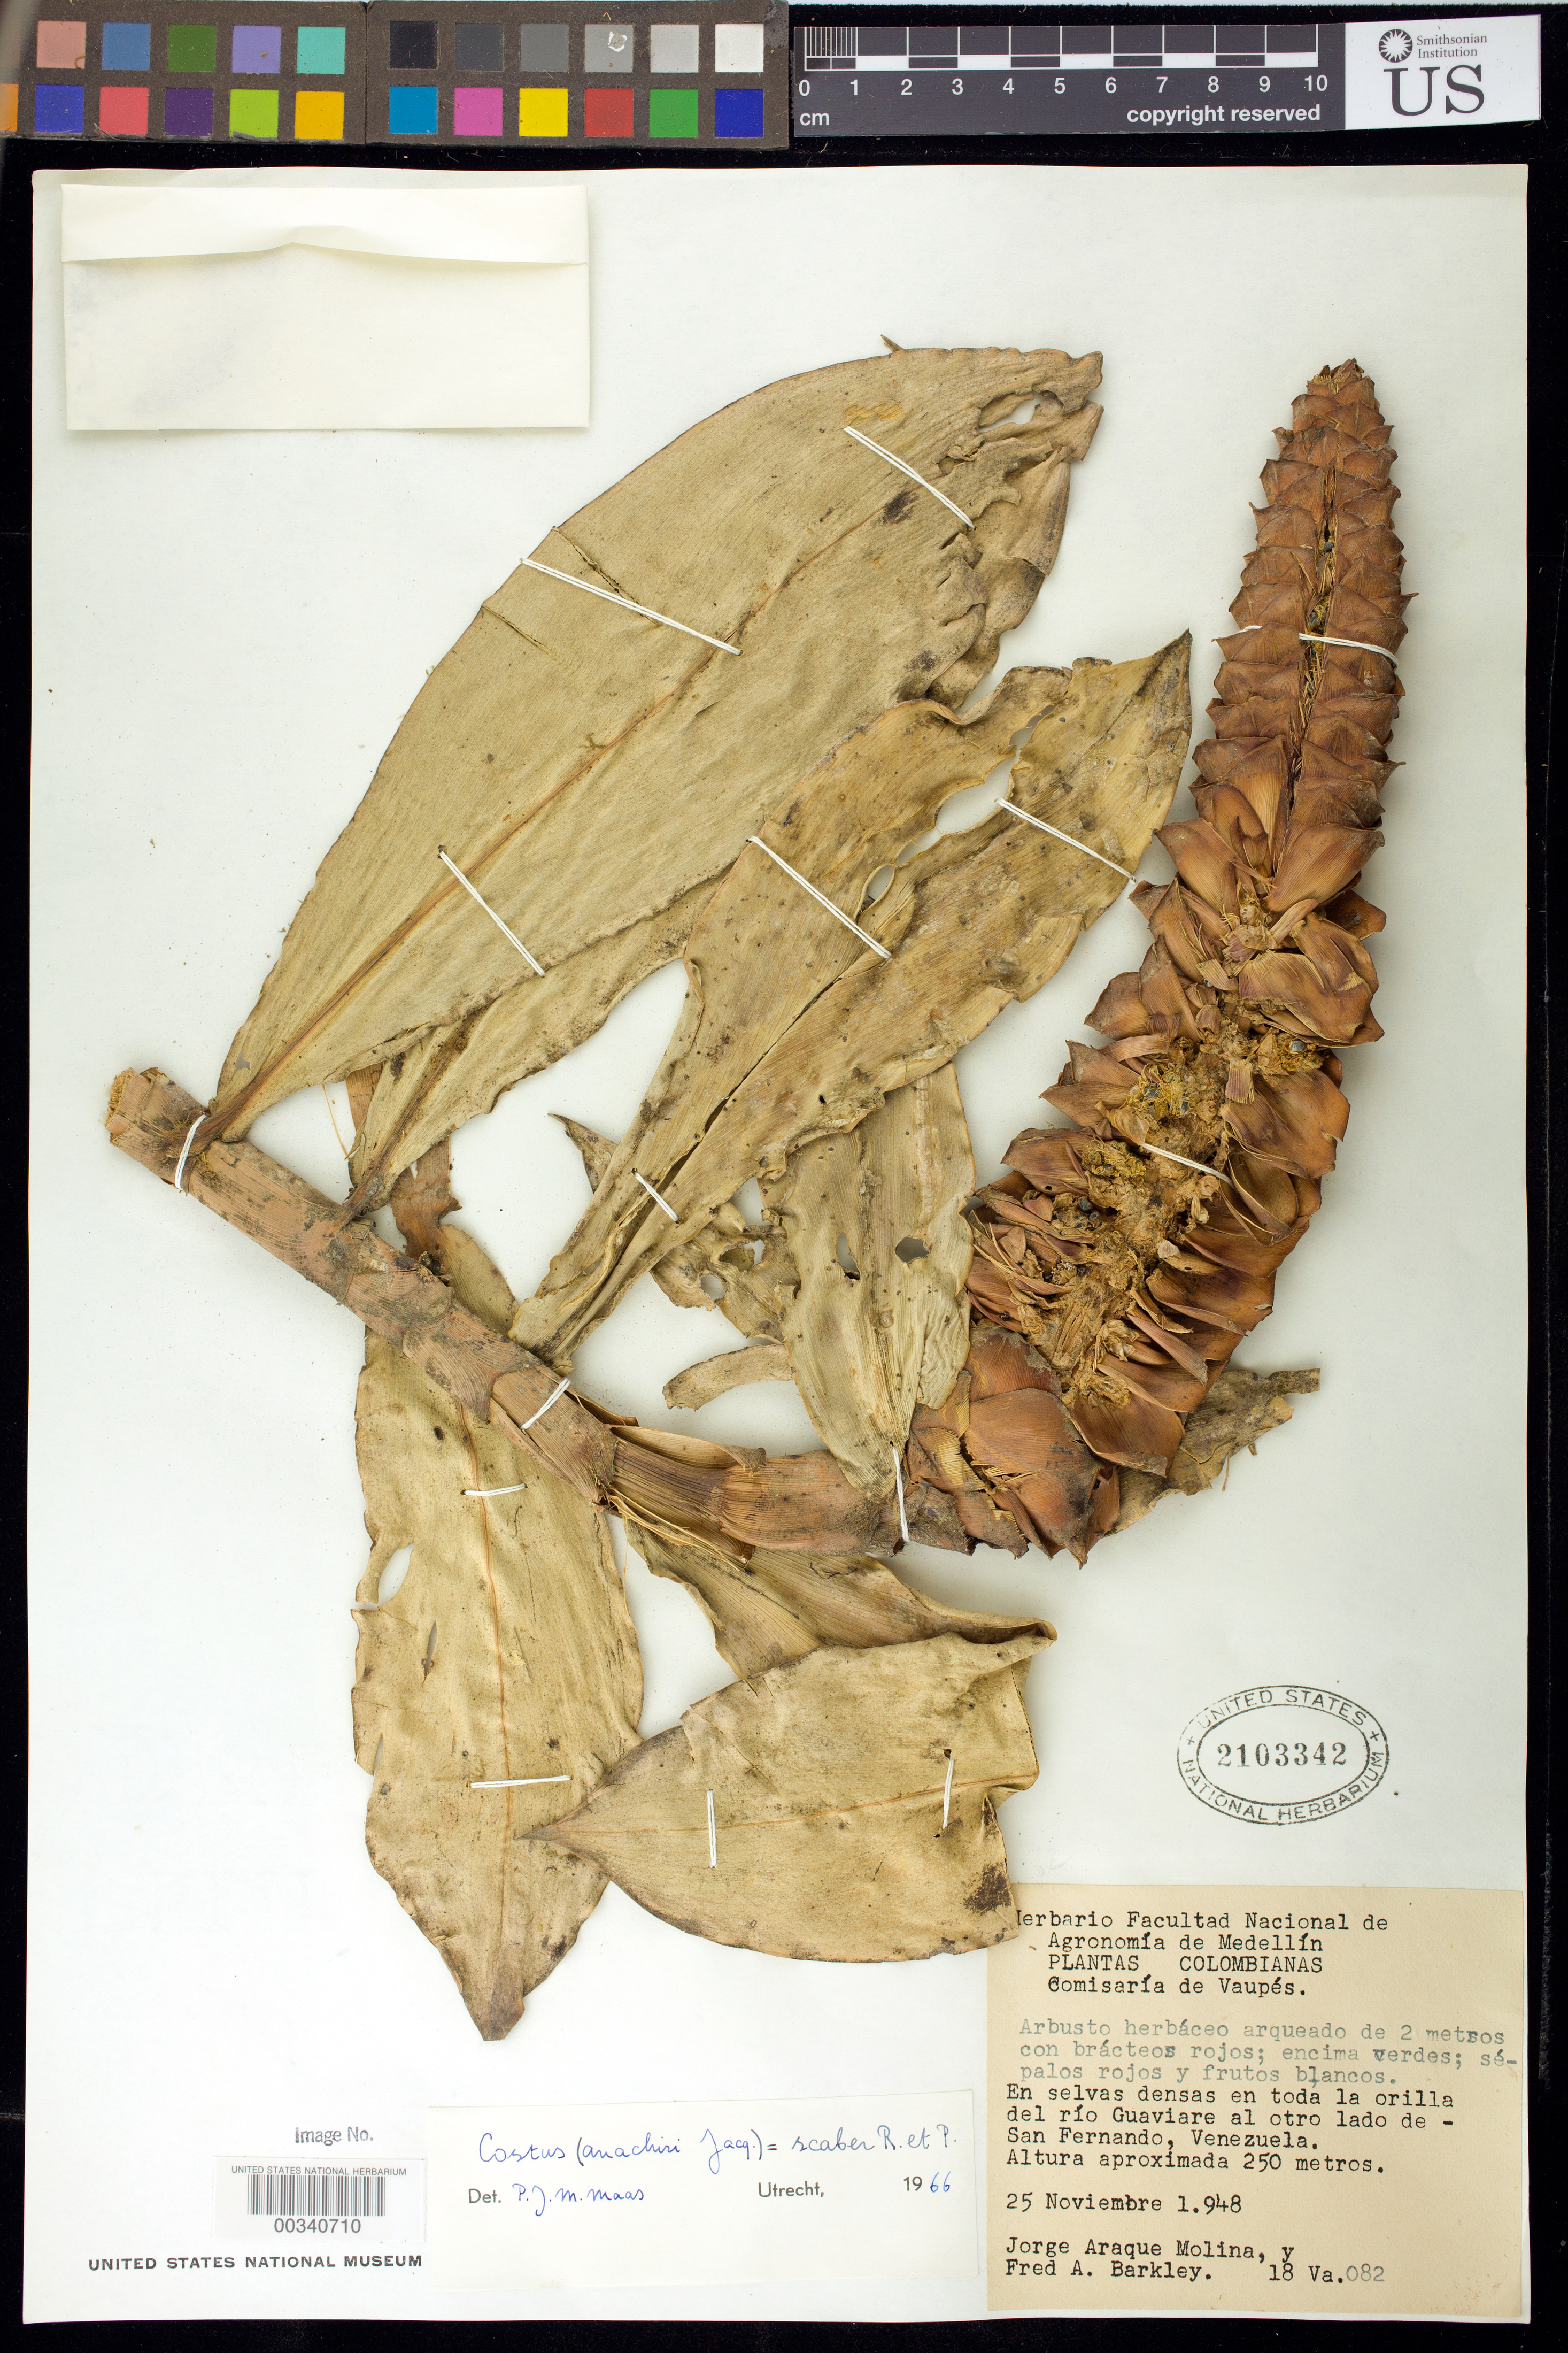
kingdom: Plantae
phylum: Tracheophyta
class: Liliopsida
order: Zingiberales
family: Costaceae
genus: Costus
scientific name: Costus scaber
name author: Ruiz & Pav.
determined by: Maas, Paul J. M.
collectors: J. Araque Molina & F. A. Barkley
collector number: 18va.082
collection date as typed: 25 Nov 1948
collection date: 1948-11-25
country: Colombia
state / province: Vaupés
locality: En selvas densas en toda la Orila del Rio Guaviare al otro Lado de - San Fernando, Venezuela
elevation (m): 250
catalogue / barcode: US 2103342